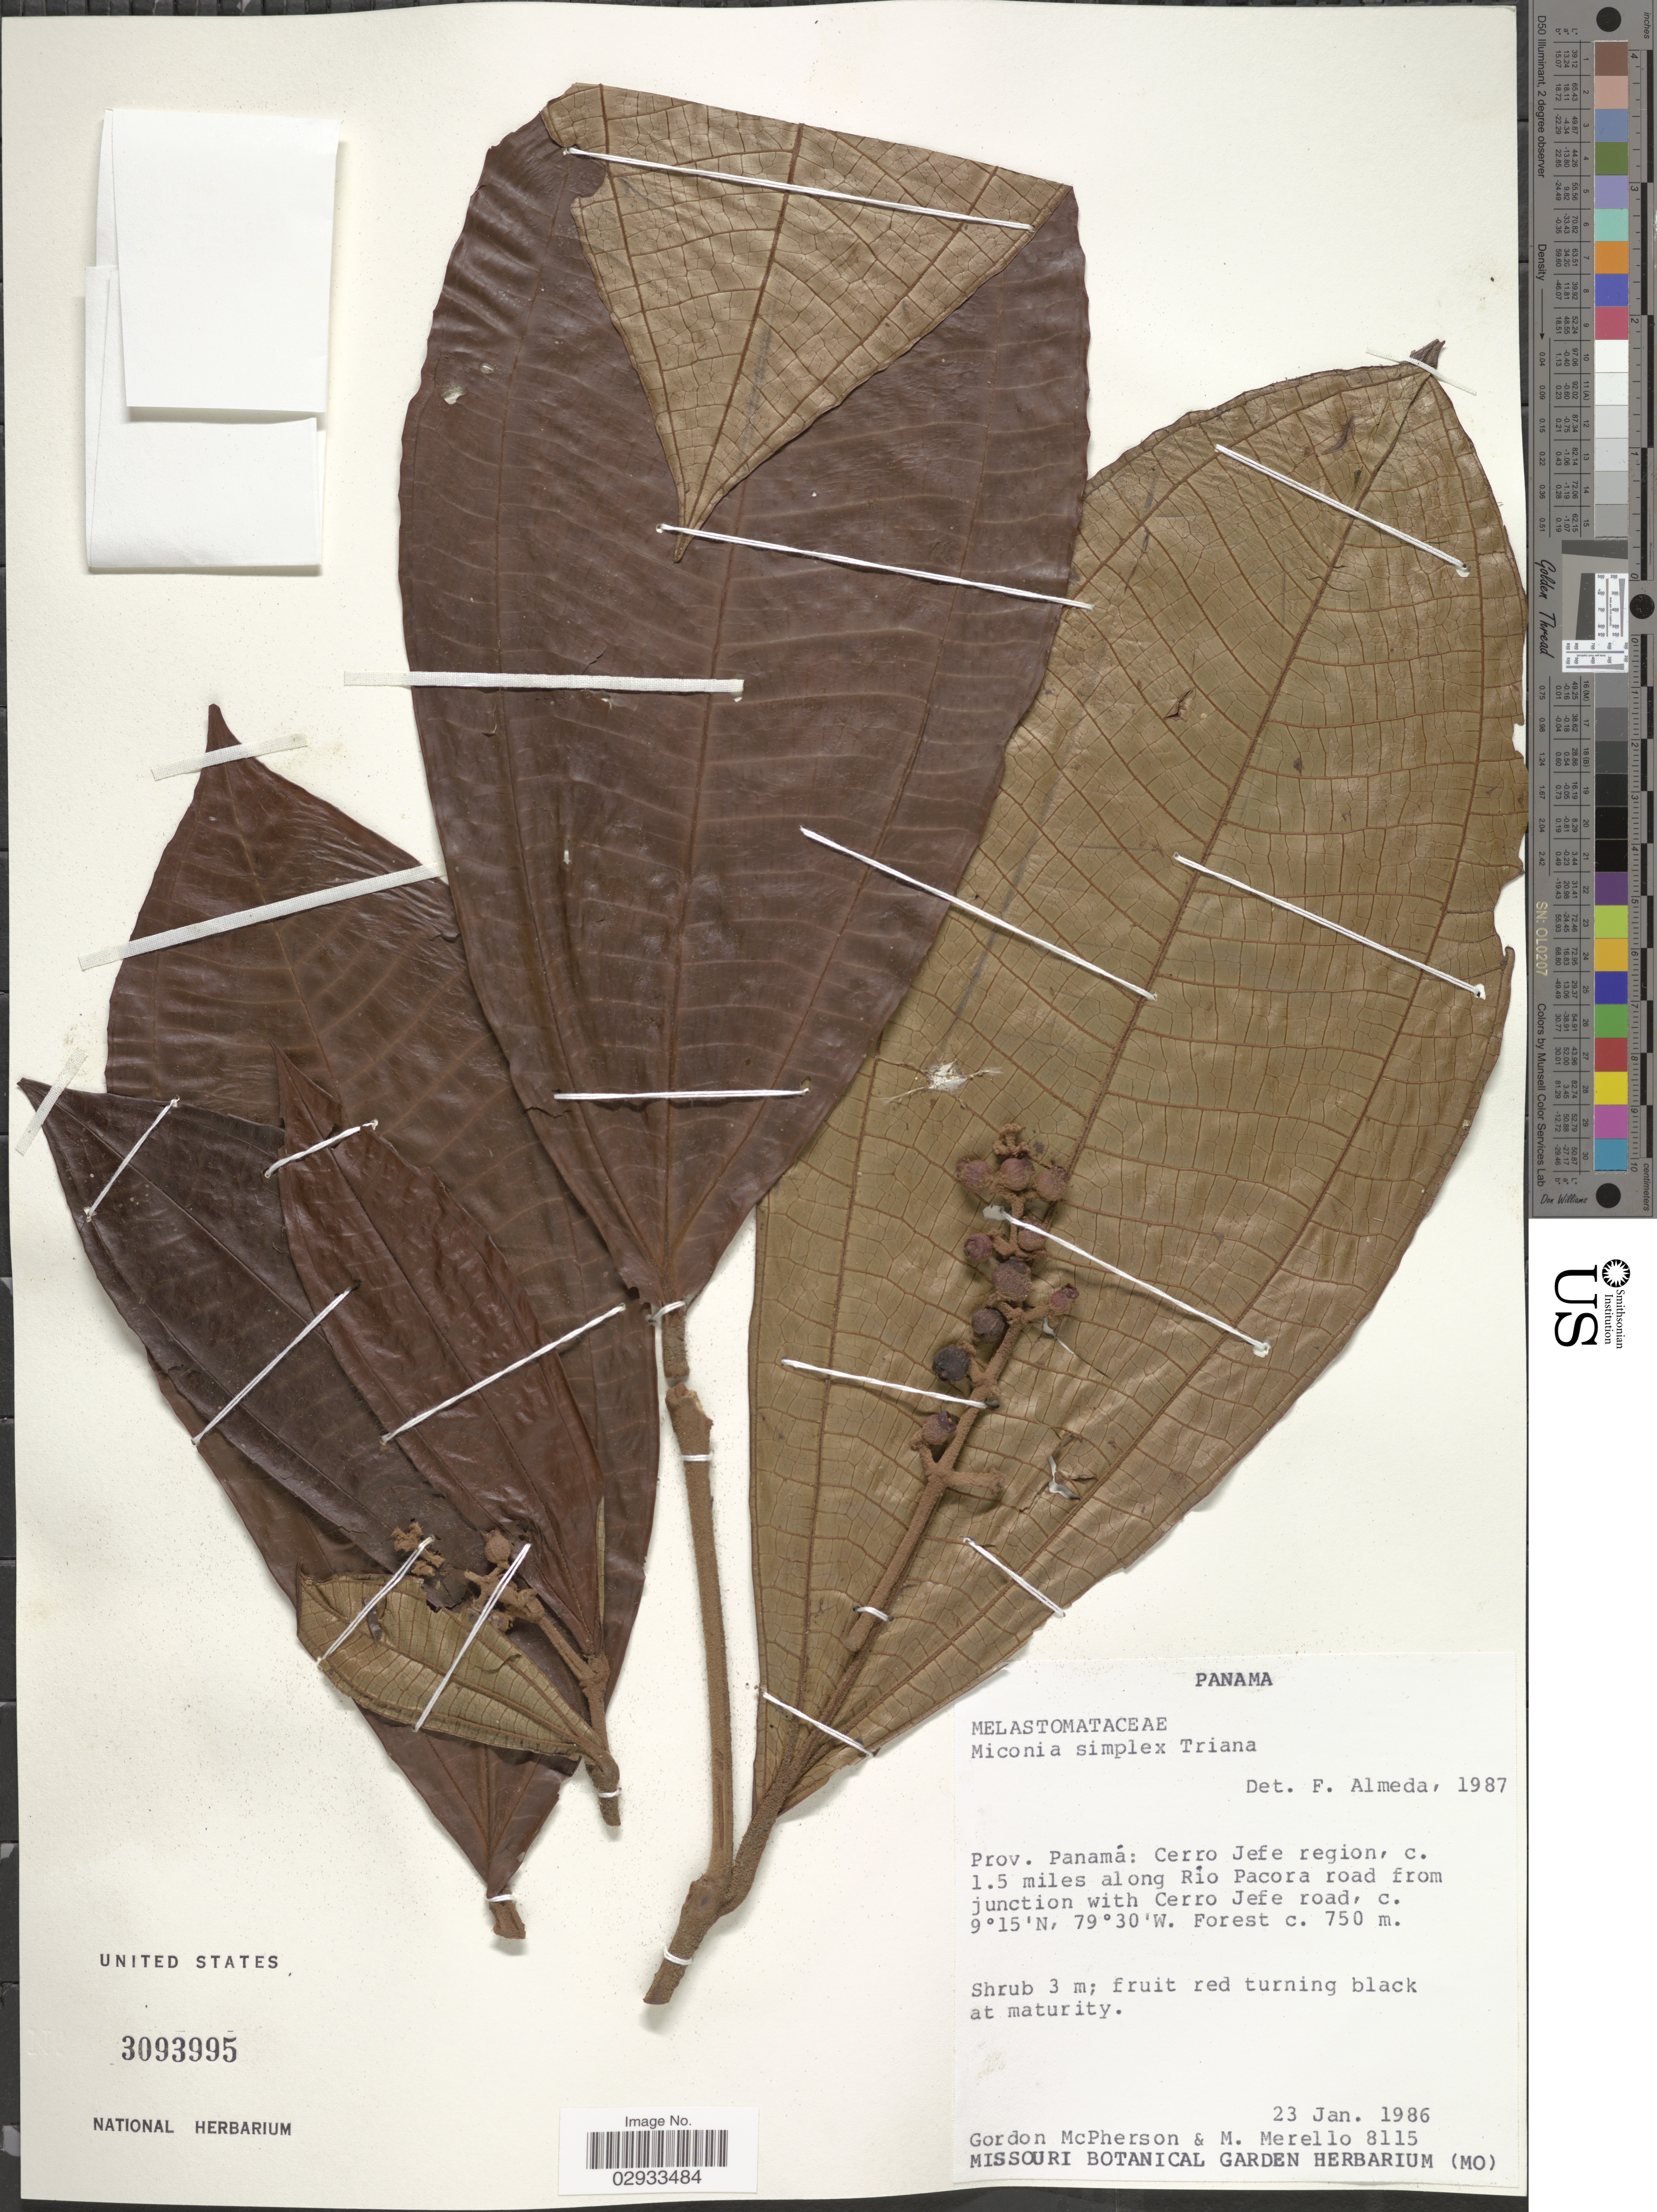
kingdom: Plantae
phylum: Tracheophyta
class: Magnoliopsida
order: Myrtales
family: Melastomataceae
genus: Miconia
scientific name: Miconia simplex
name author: Triana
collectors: G. D. McPherson & M. Merello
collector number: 8115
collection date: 1986-01-23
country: Panama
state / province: Panamá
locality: Cerro Jefe region, c. 1.5 miles along Río Pacora road from junction with Cerro Jefe road.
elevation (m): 750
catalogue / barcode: US 3093995